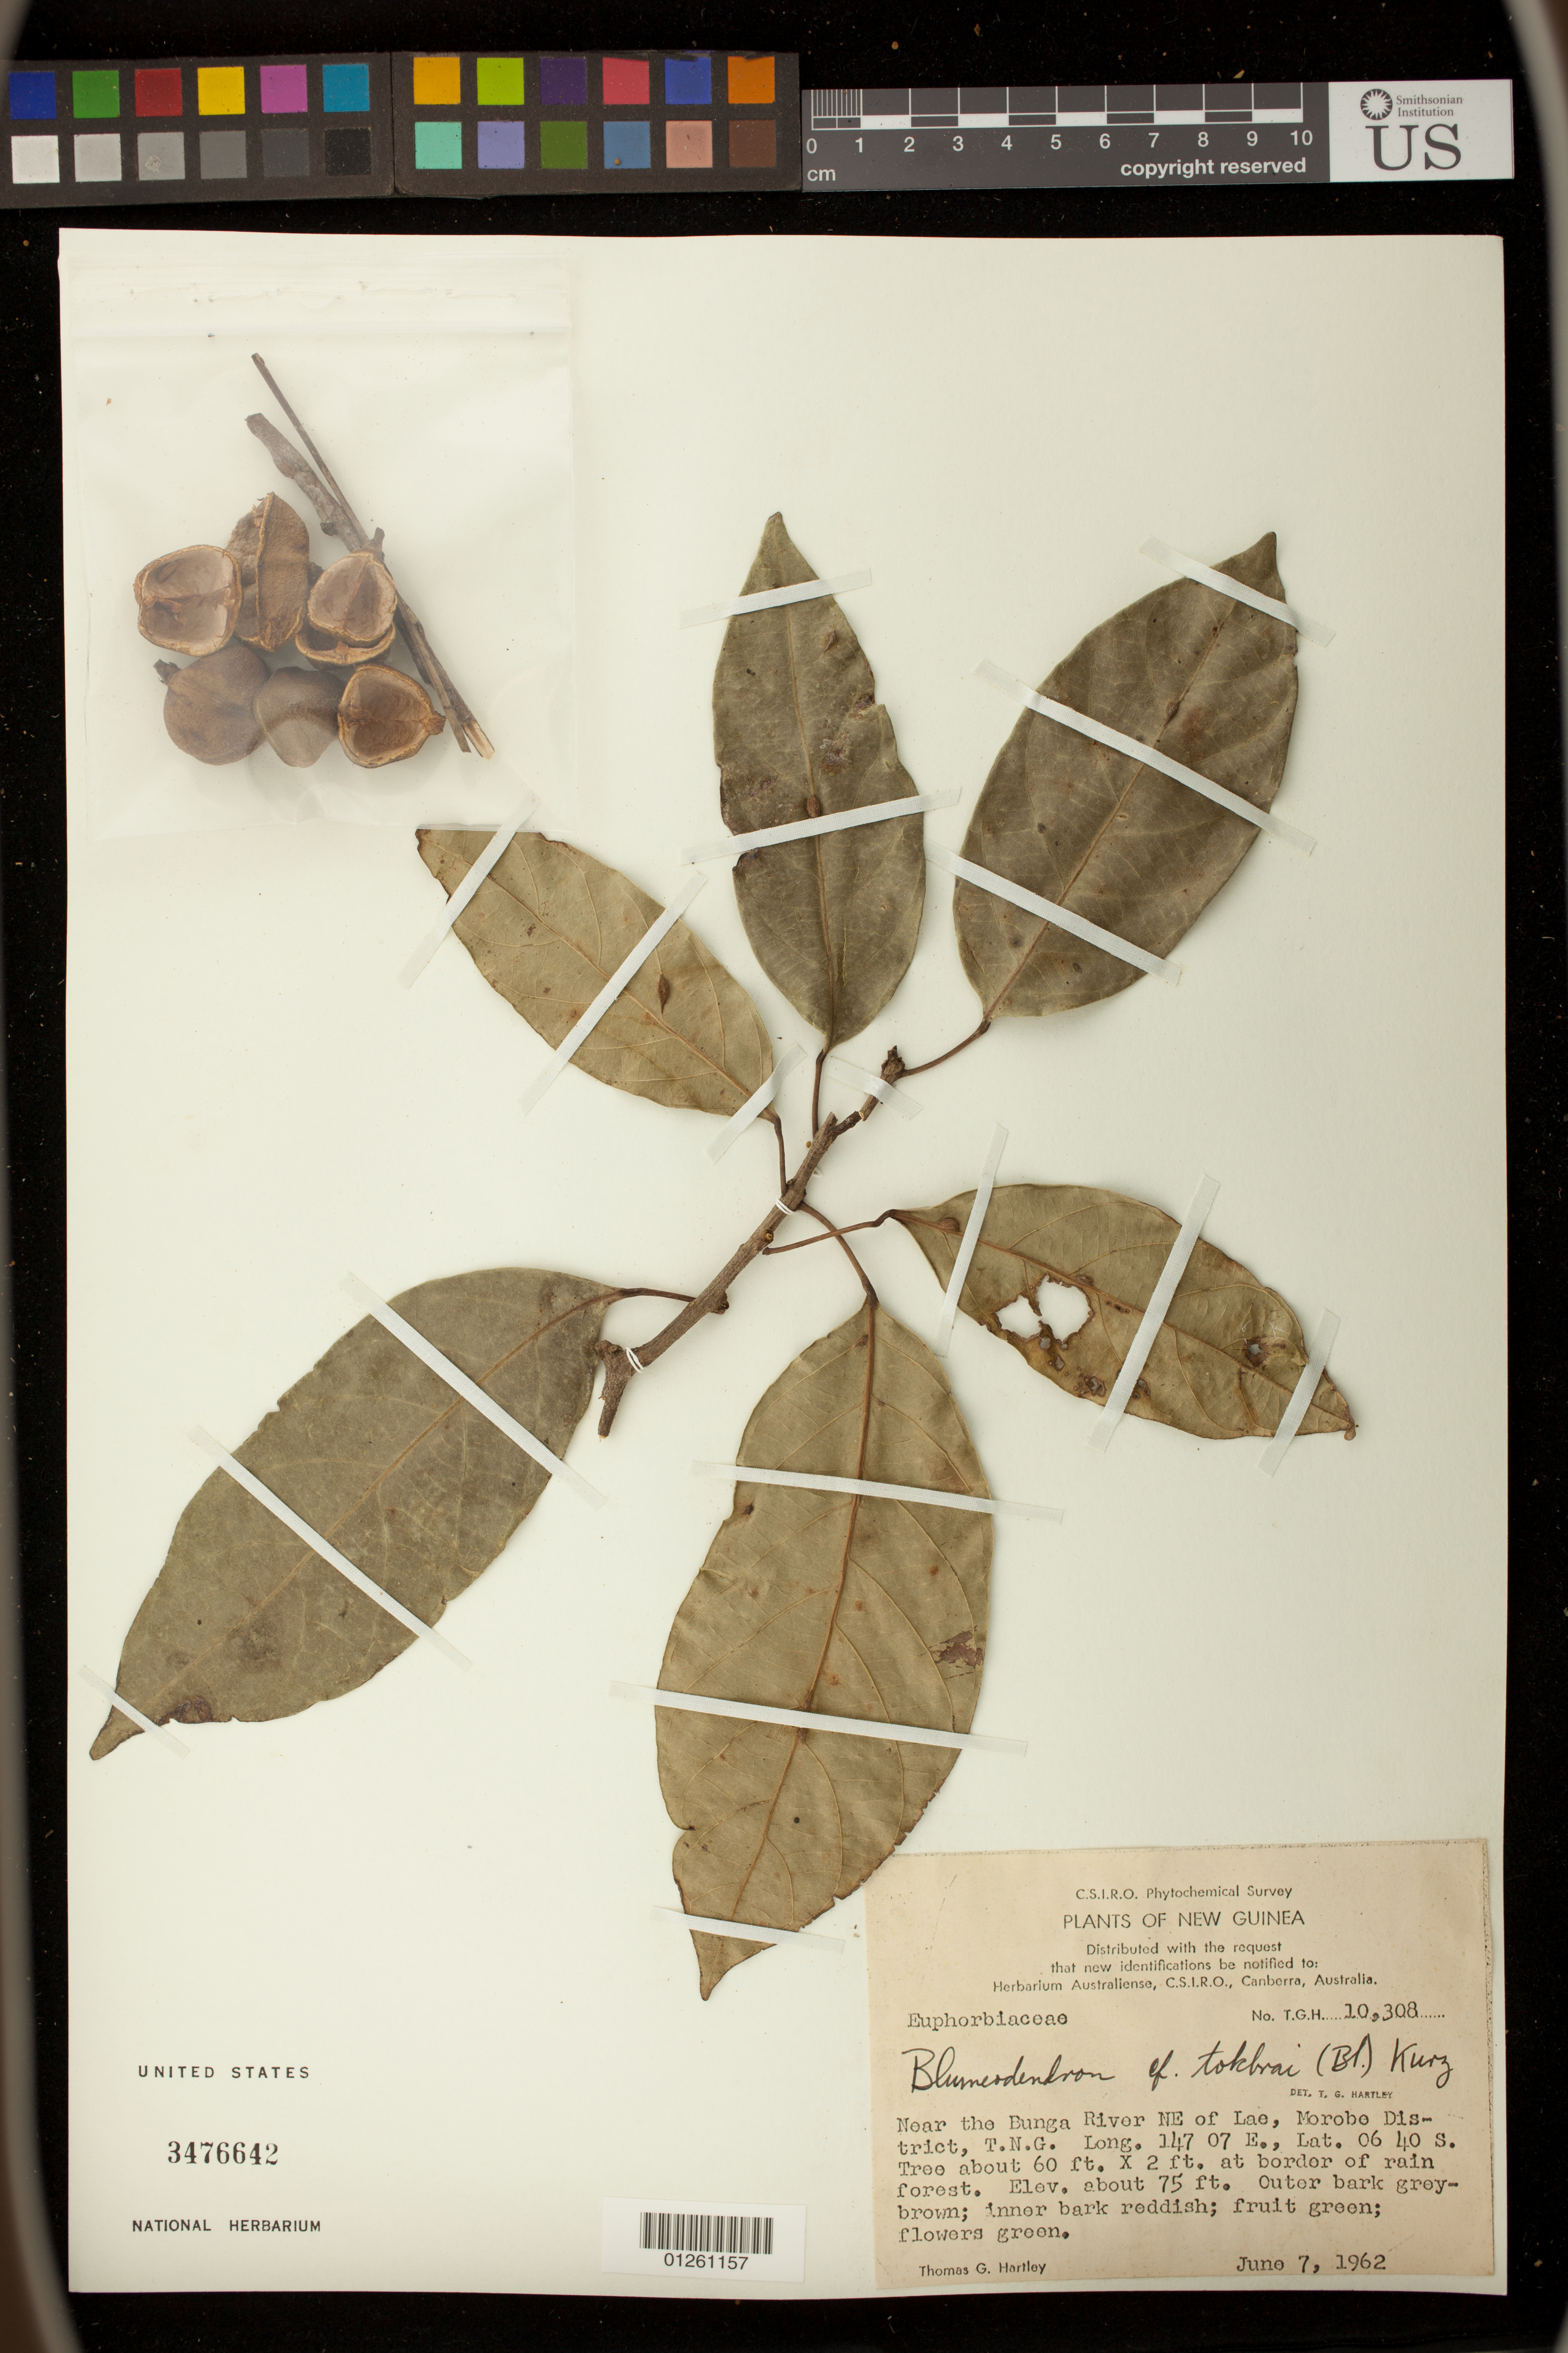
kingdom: Plantae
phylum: Tracheophyta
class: Magnoliopsida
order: Malpighiales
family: Euphorbiaceae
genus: Blumeodendron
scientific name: Blumeodendron tokbrai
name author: (Blume) Kurz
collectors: T. G. Hartley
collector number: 10308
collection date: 1962-06-07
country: Papua New Guinea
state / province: Morobe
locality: Near the Bunga River NE of Lae, T.N.G.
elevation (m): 23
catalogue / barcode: US 3476642